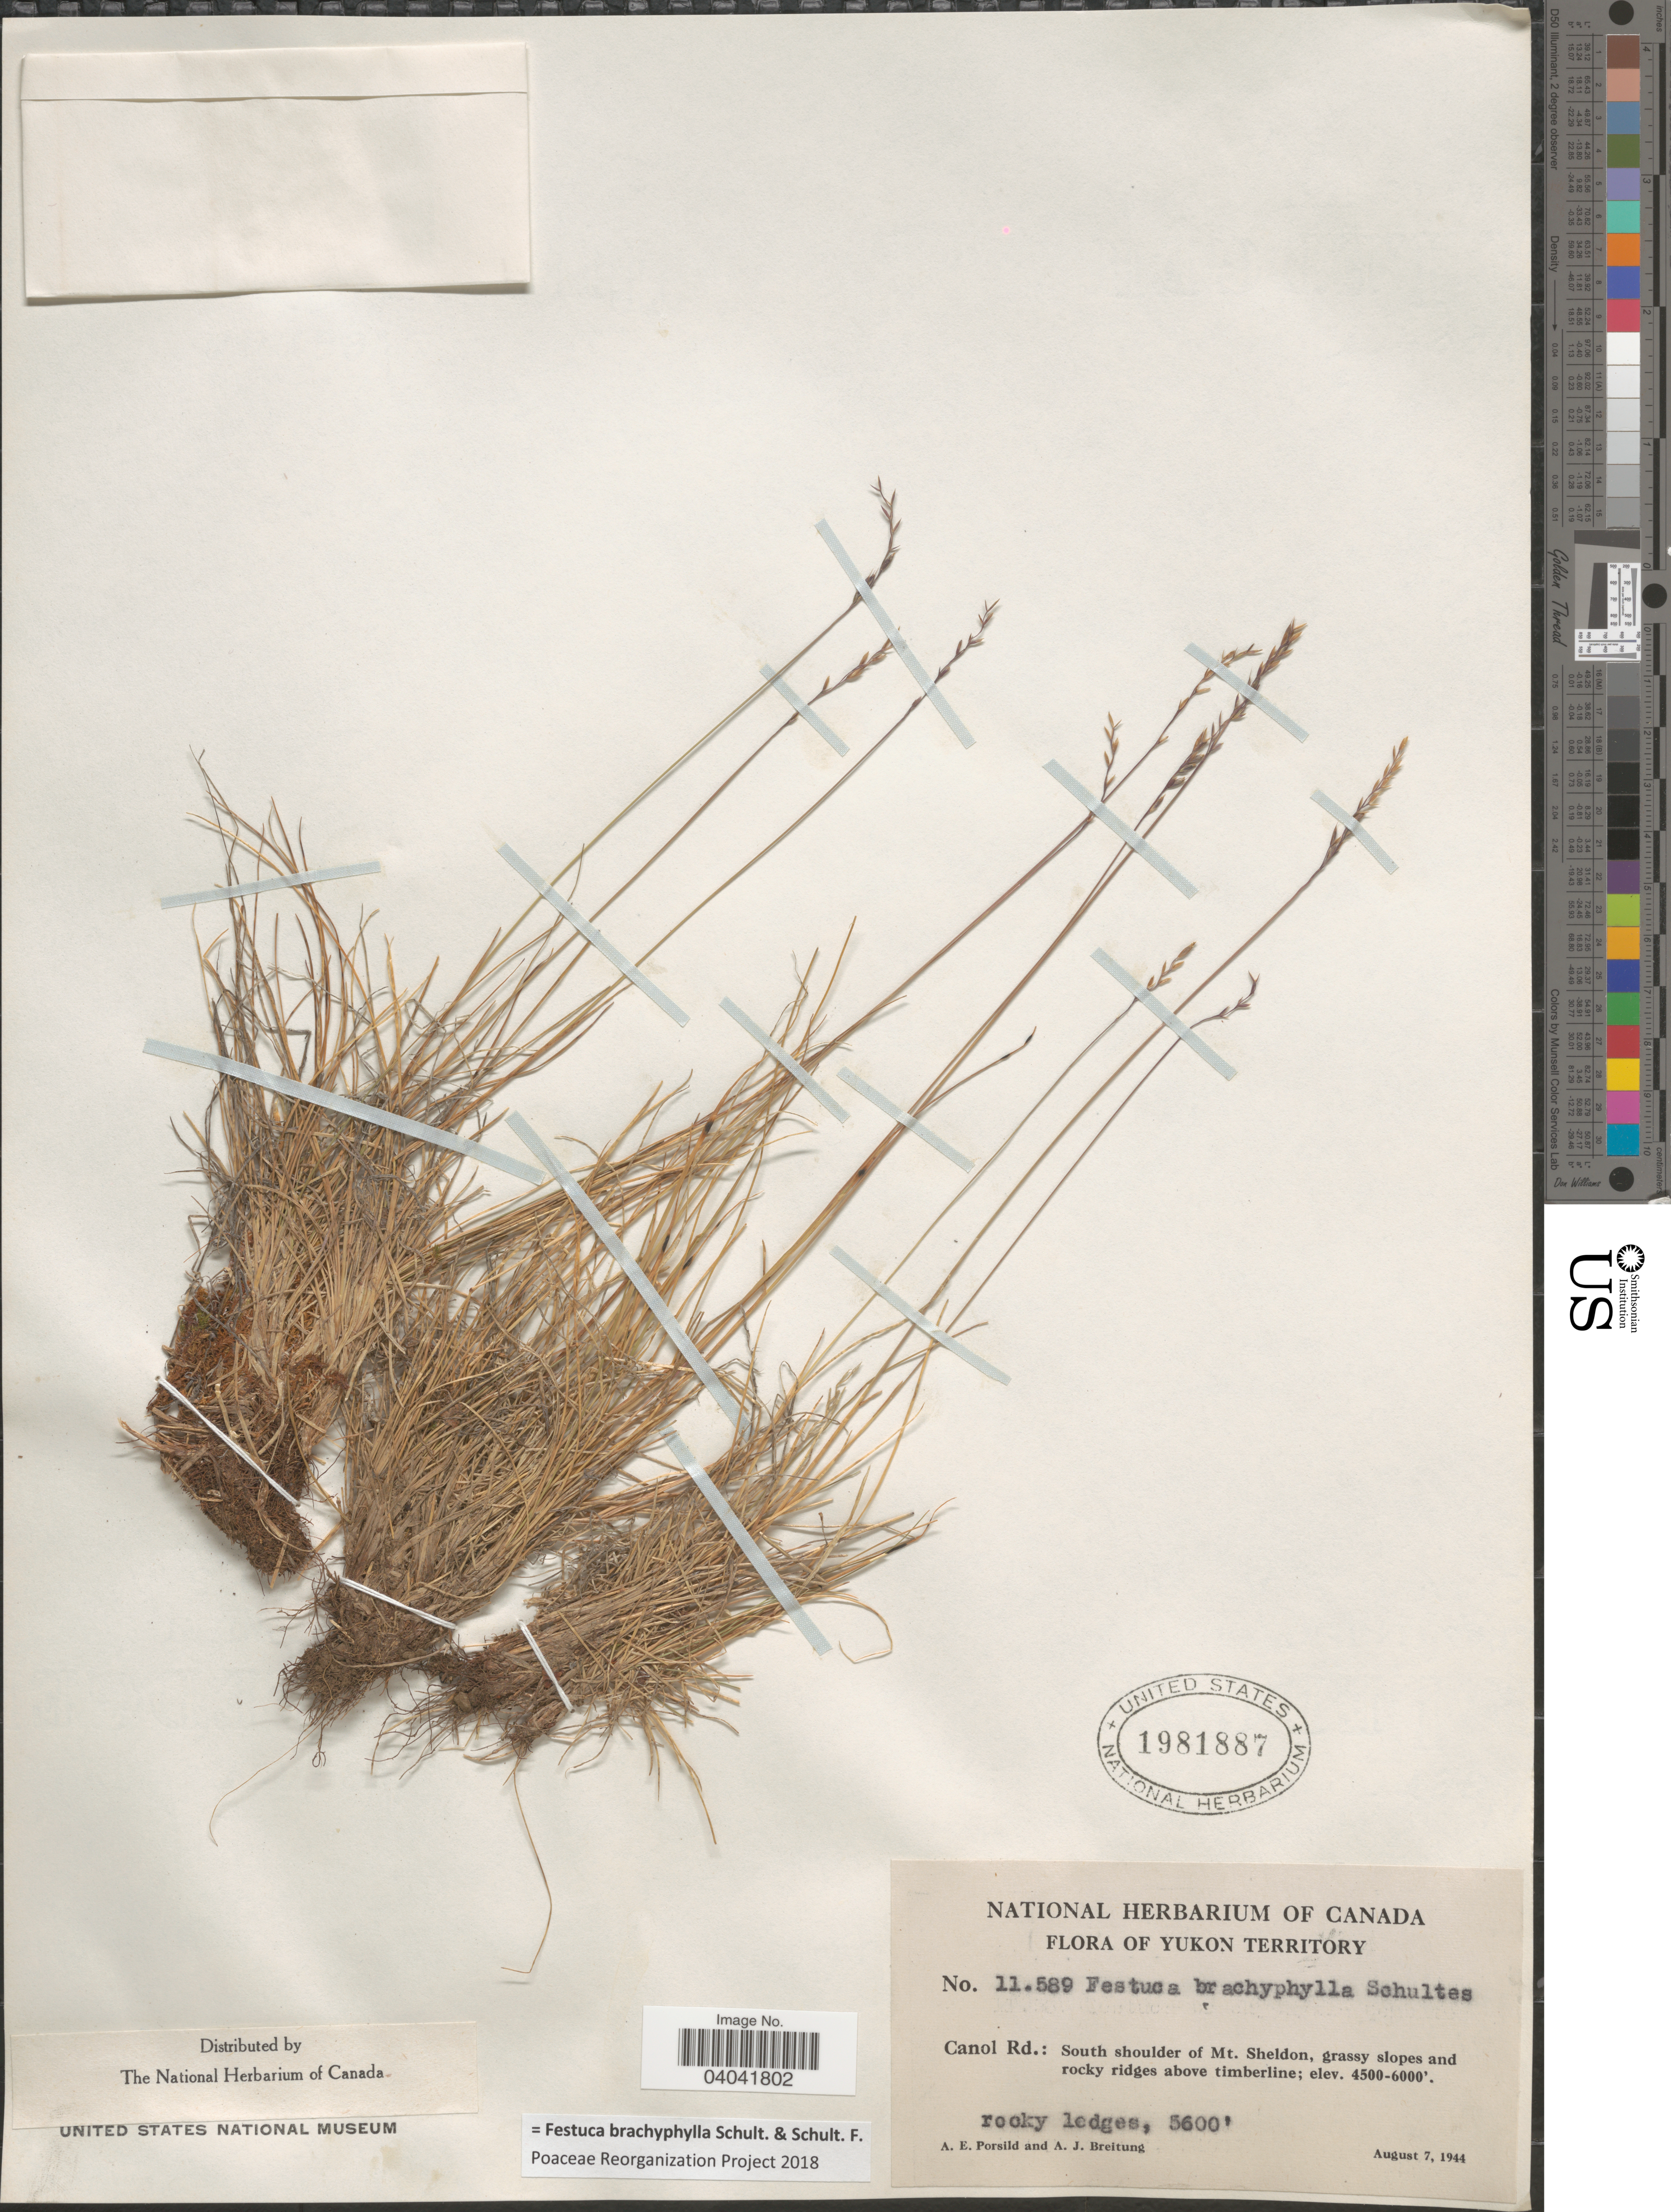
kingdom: Plantae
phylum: Tracheophyta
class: Liliopsida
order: Poales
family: Poaceae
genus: Festuca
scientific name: Festuca brachyphylla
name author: Schult. & Schult. f.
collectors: A. E. Porsild & A. Breitung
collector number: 11589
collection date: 1944-08-07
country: Canada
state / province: Yukon Territory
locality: Canol Rd.: South shoulder of Mt. Sheldon, grassy slopes and rocky ridges above timberline.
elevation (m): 1372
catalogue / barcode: US 1981887